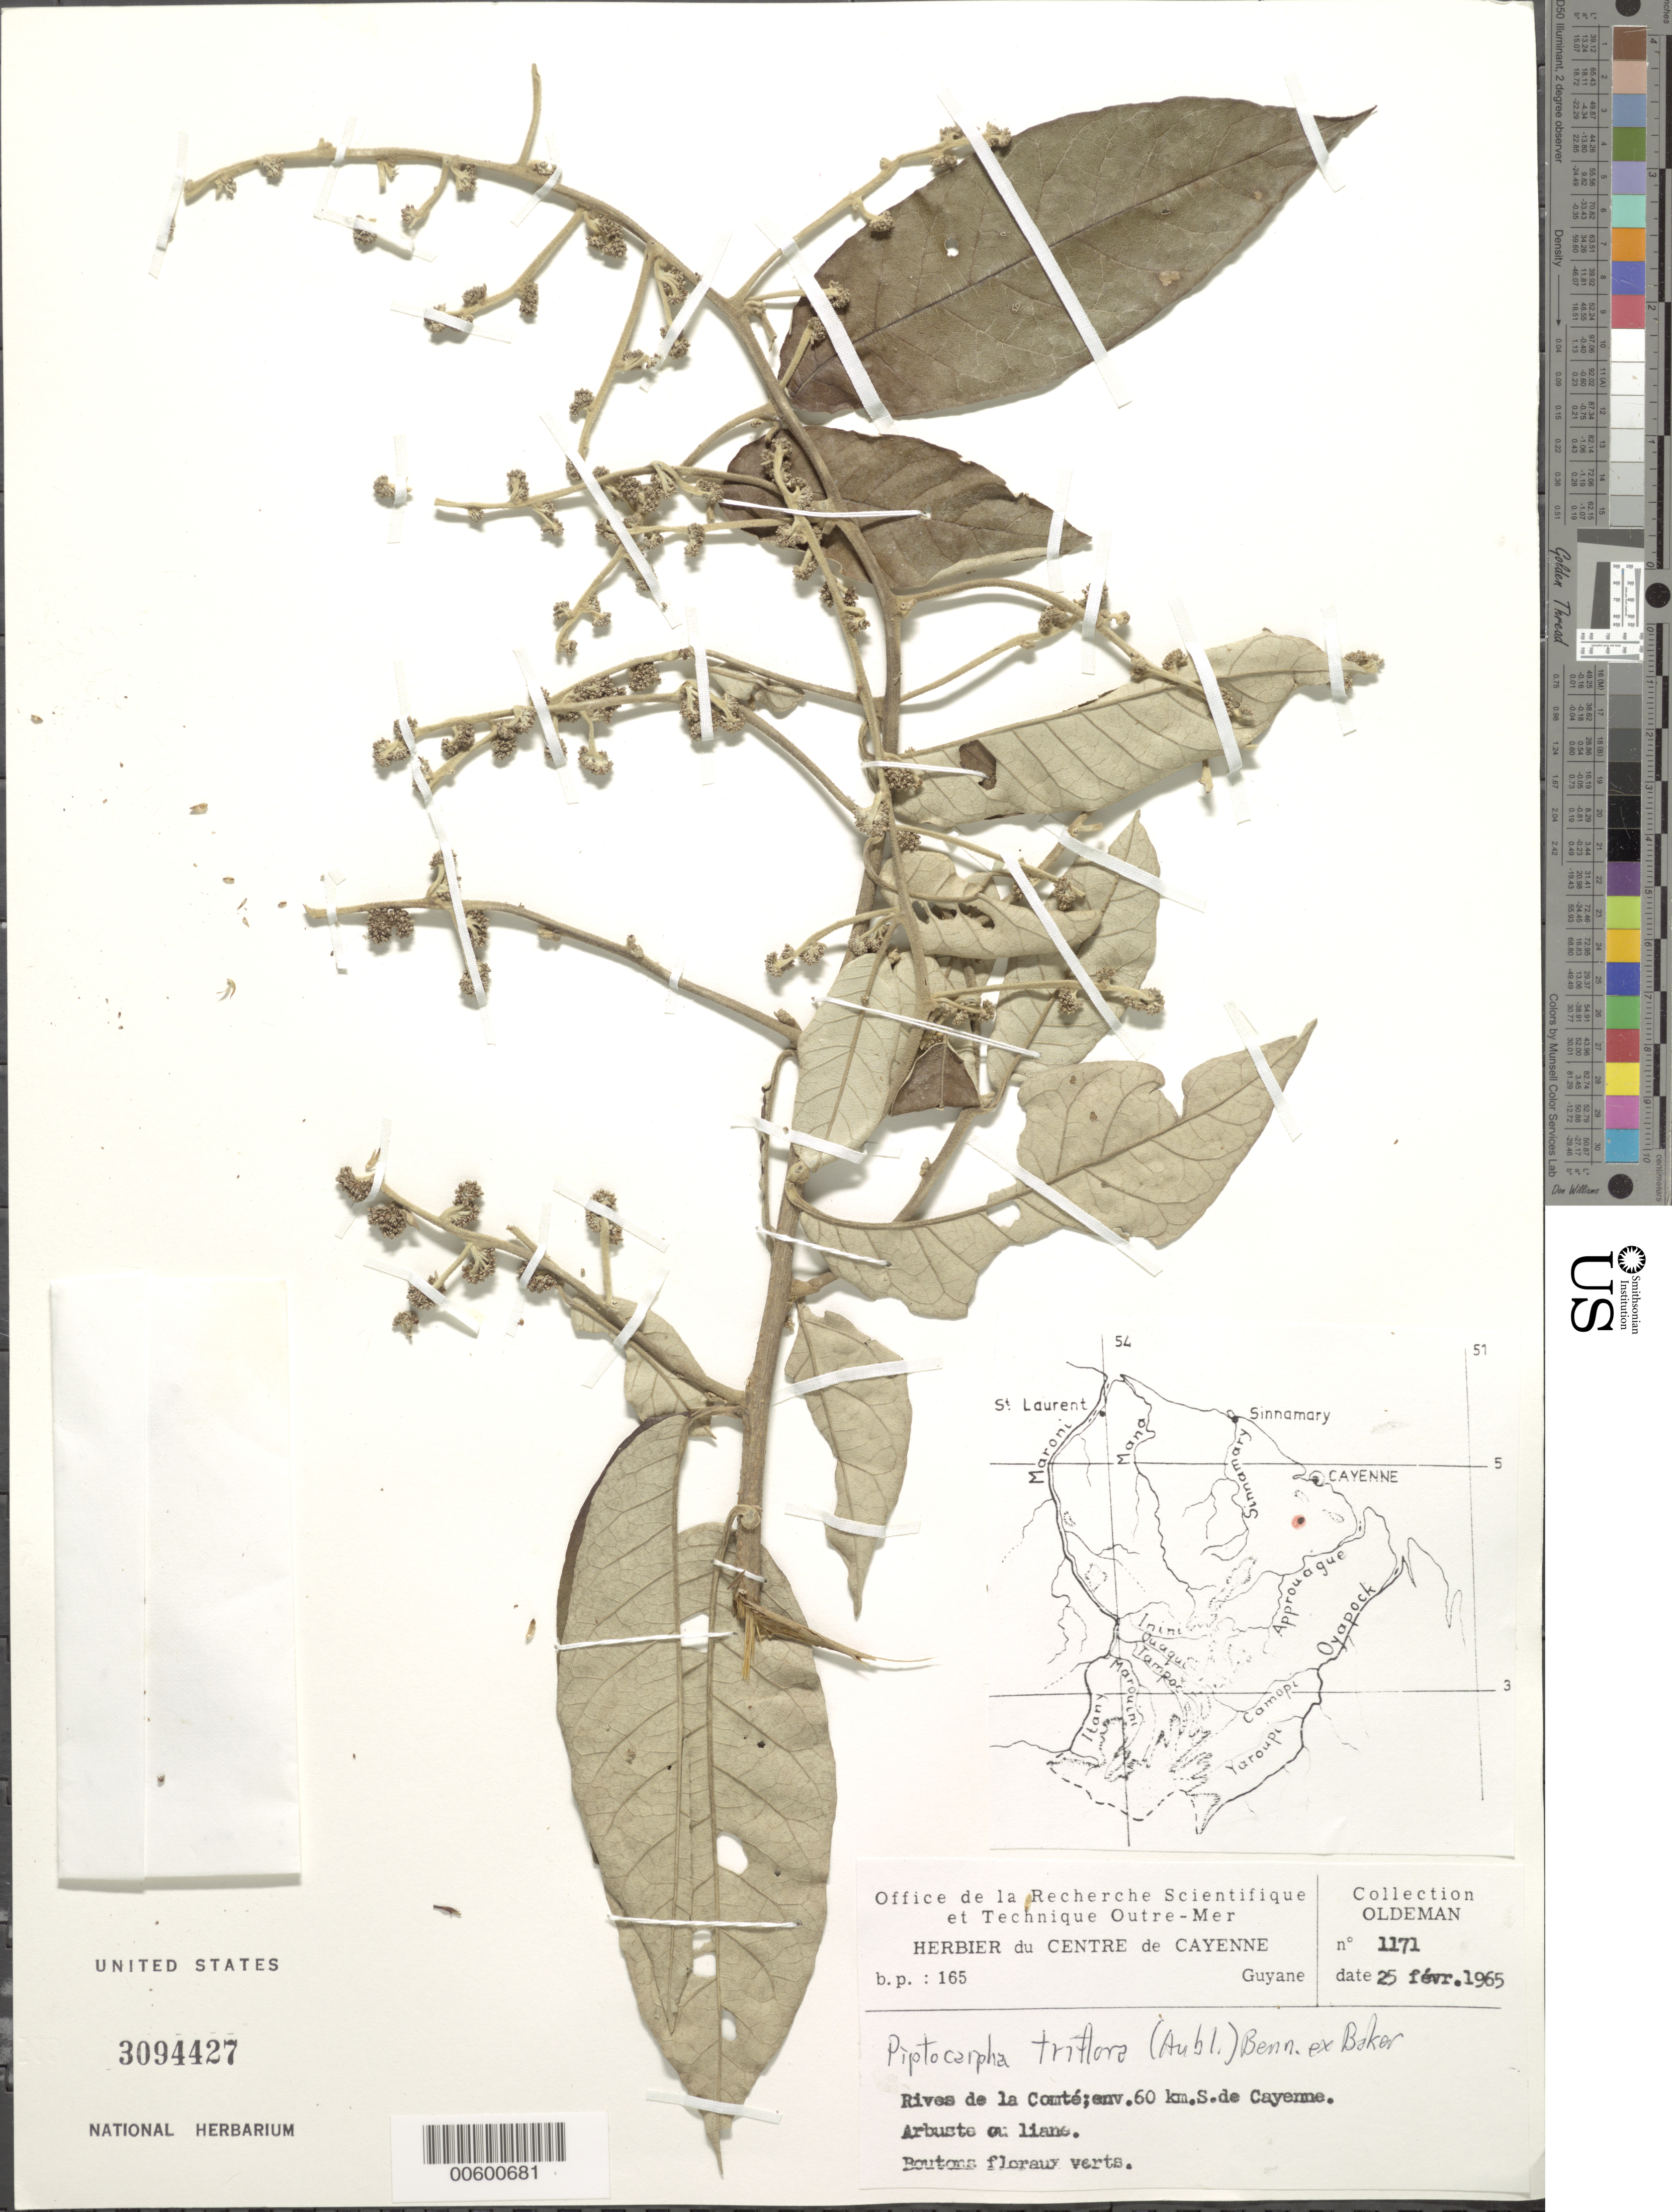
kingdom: Plantae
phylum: Tracheophyta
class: Magnoliopsida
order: Asterales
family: Asteraceae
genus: Piptocarpha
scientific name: Piptocarpha triflora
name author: (Aubl.) Benn. ex Baker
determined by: Robinson, Harold E., (US)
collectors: R. Oldeman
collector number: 1171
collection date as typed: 25-Feb-65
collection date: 1965-02-25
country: French Guiana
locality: Rives de la Comté, env. 60 km de Cayenne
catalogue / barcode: US 3094427